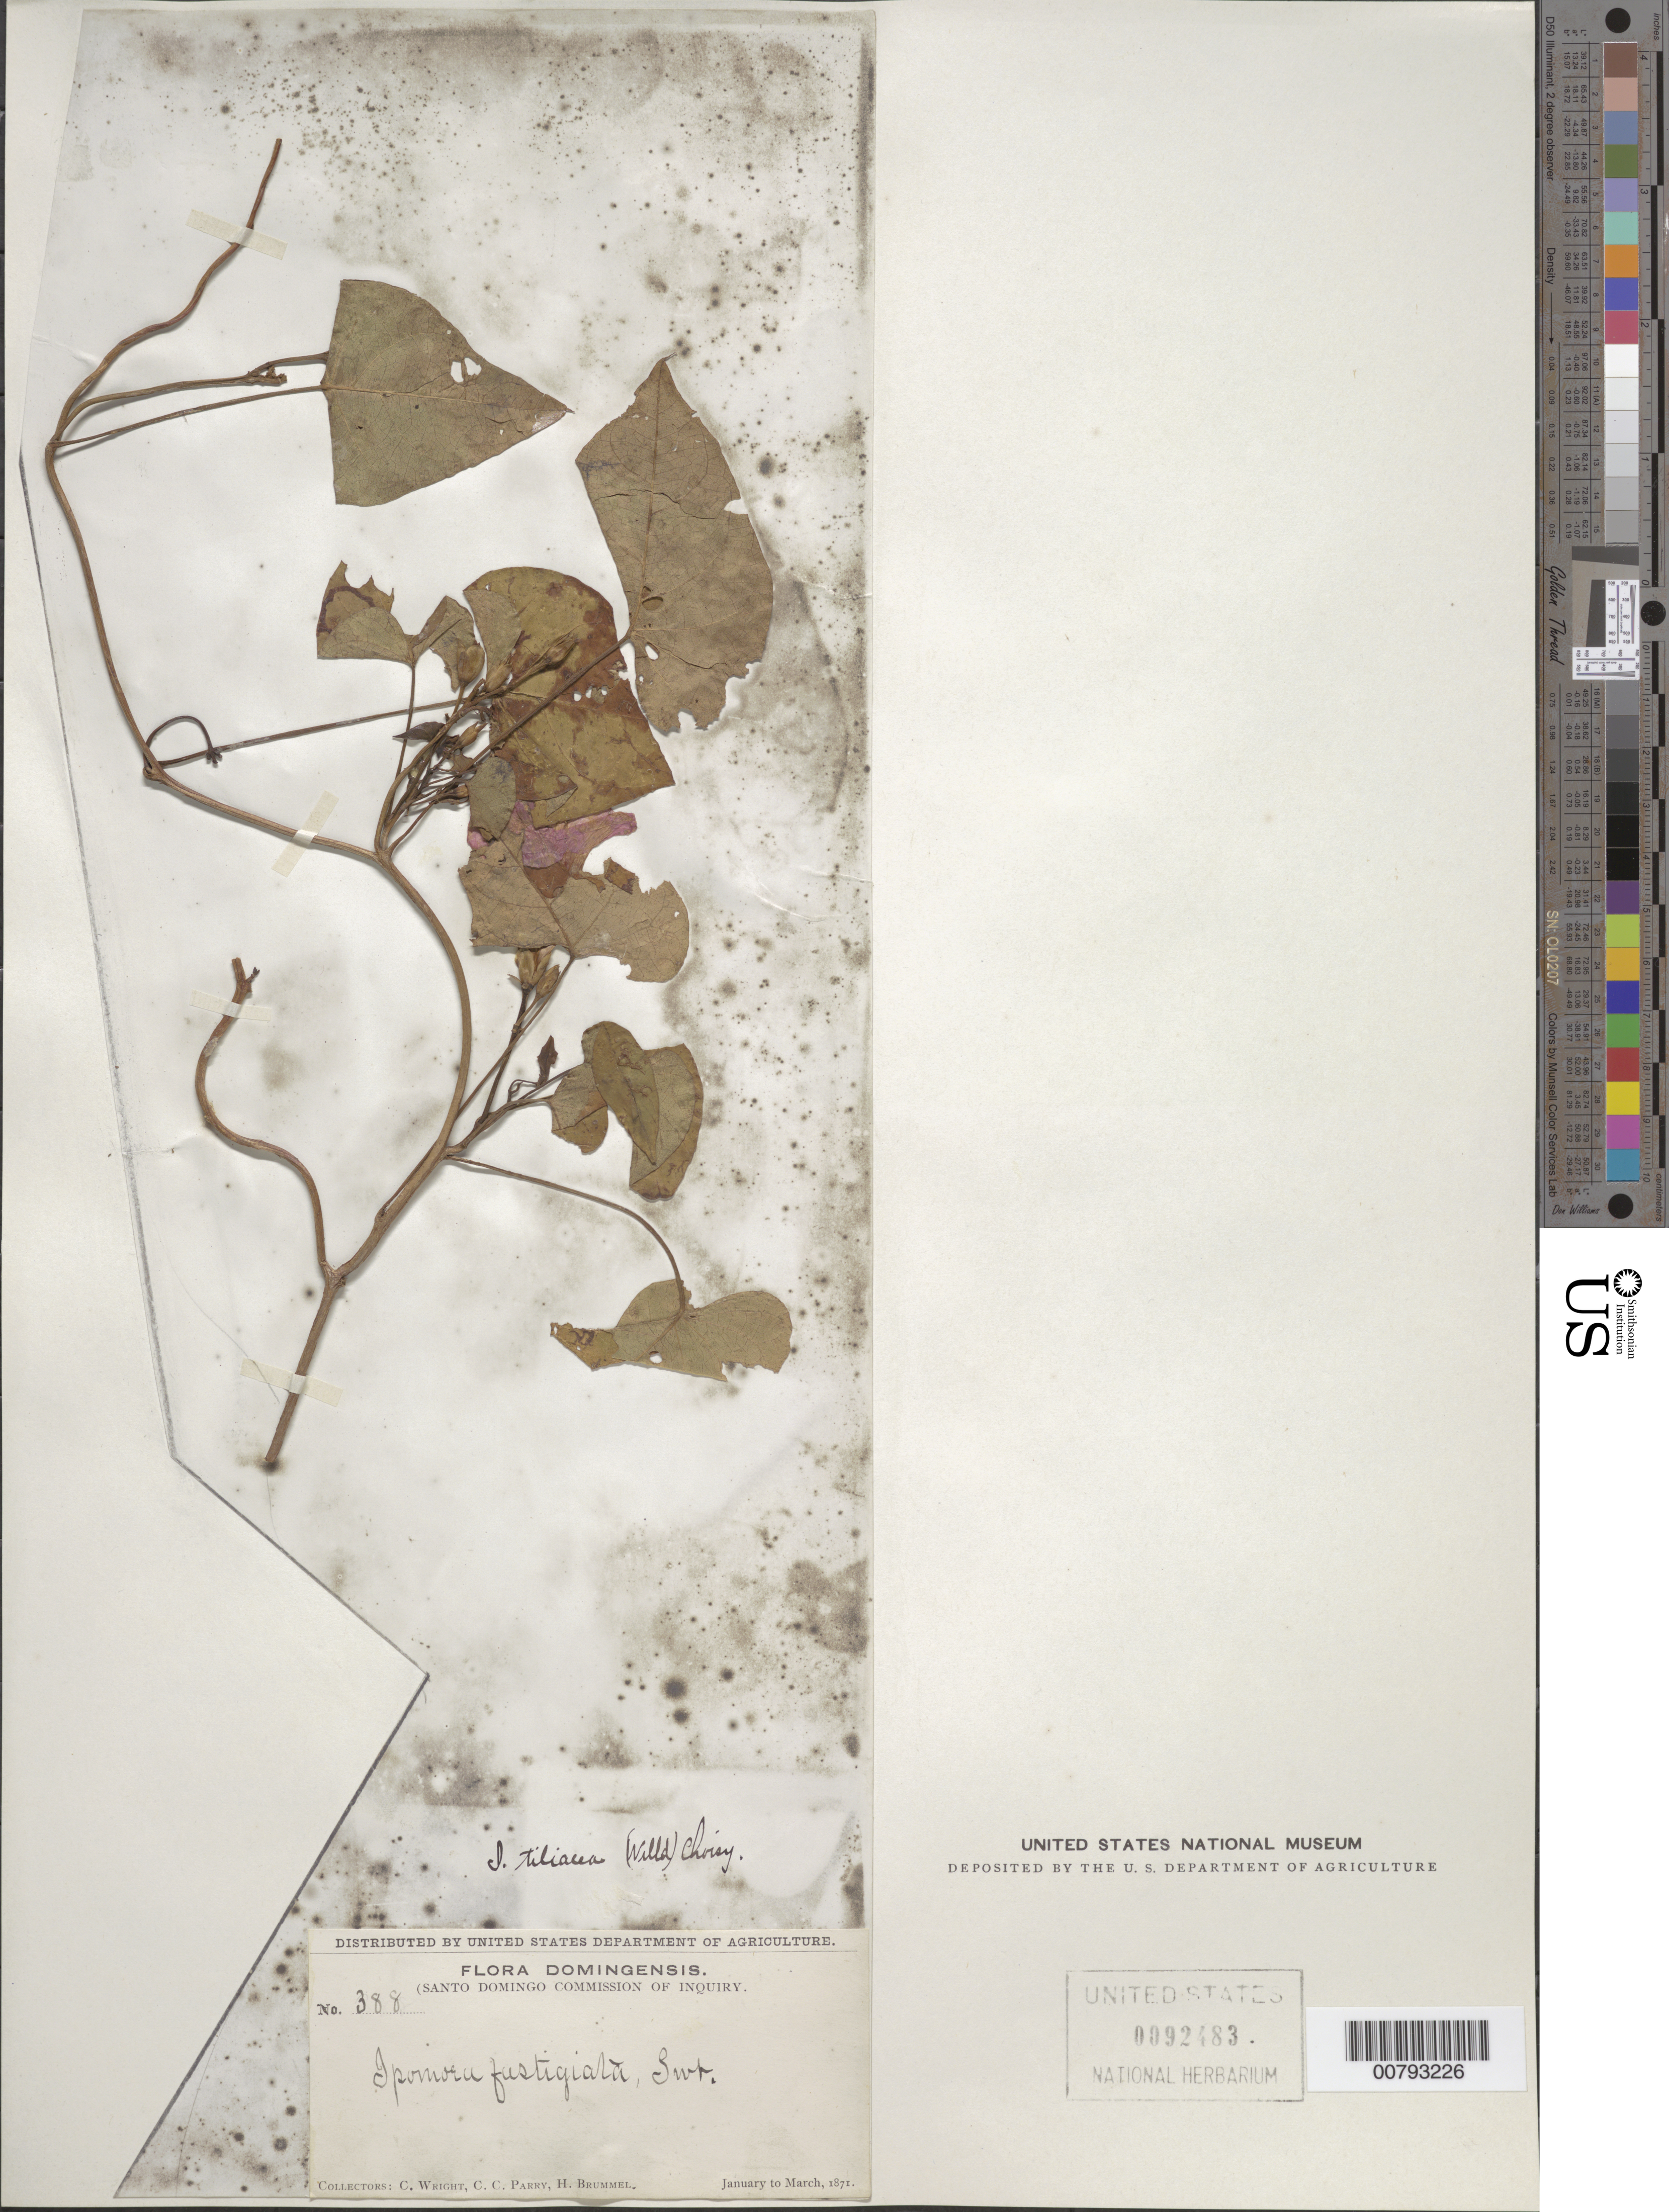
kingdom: Plantae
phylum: Tracheophyta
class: Magnoliopsida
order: Solanales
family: Convolvulaceae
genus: Ipomoea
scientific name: Ipomoea tiliacea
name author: (Willd.) Choisy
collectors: C. Wright, C. C. Parry & H. Brummel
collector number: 388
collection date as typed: Jan 1871 to -- Mar 1871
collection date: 1871-01/1871-03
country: Dominican Republic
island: Hispaniola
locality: Santo Domingo Commission of Inquiry.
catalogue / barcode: US 92483